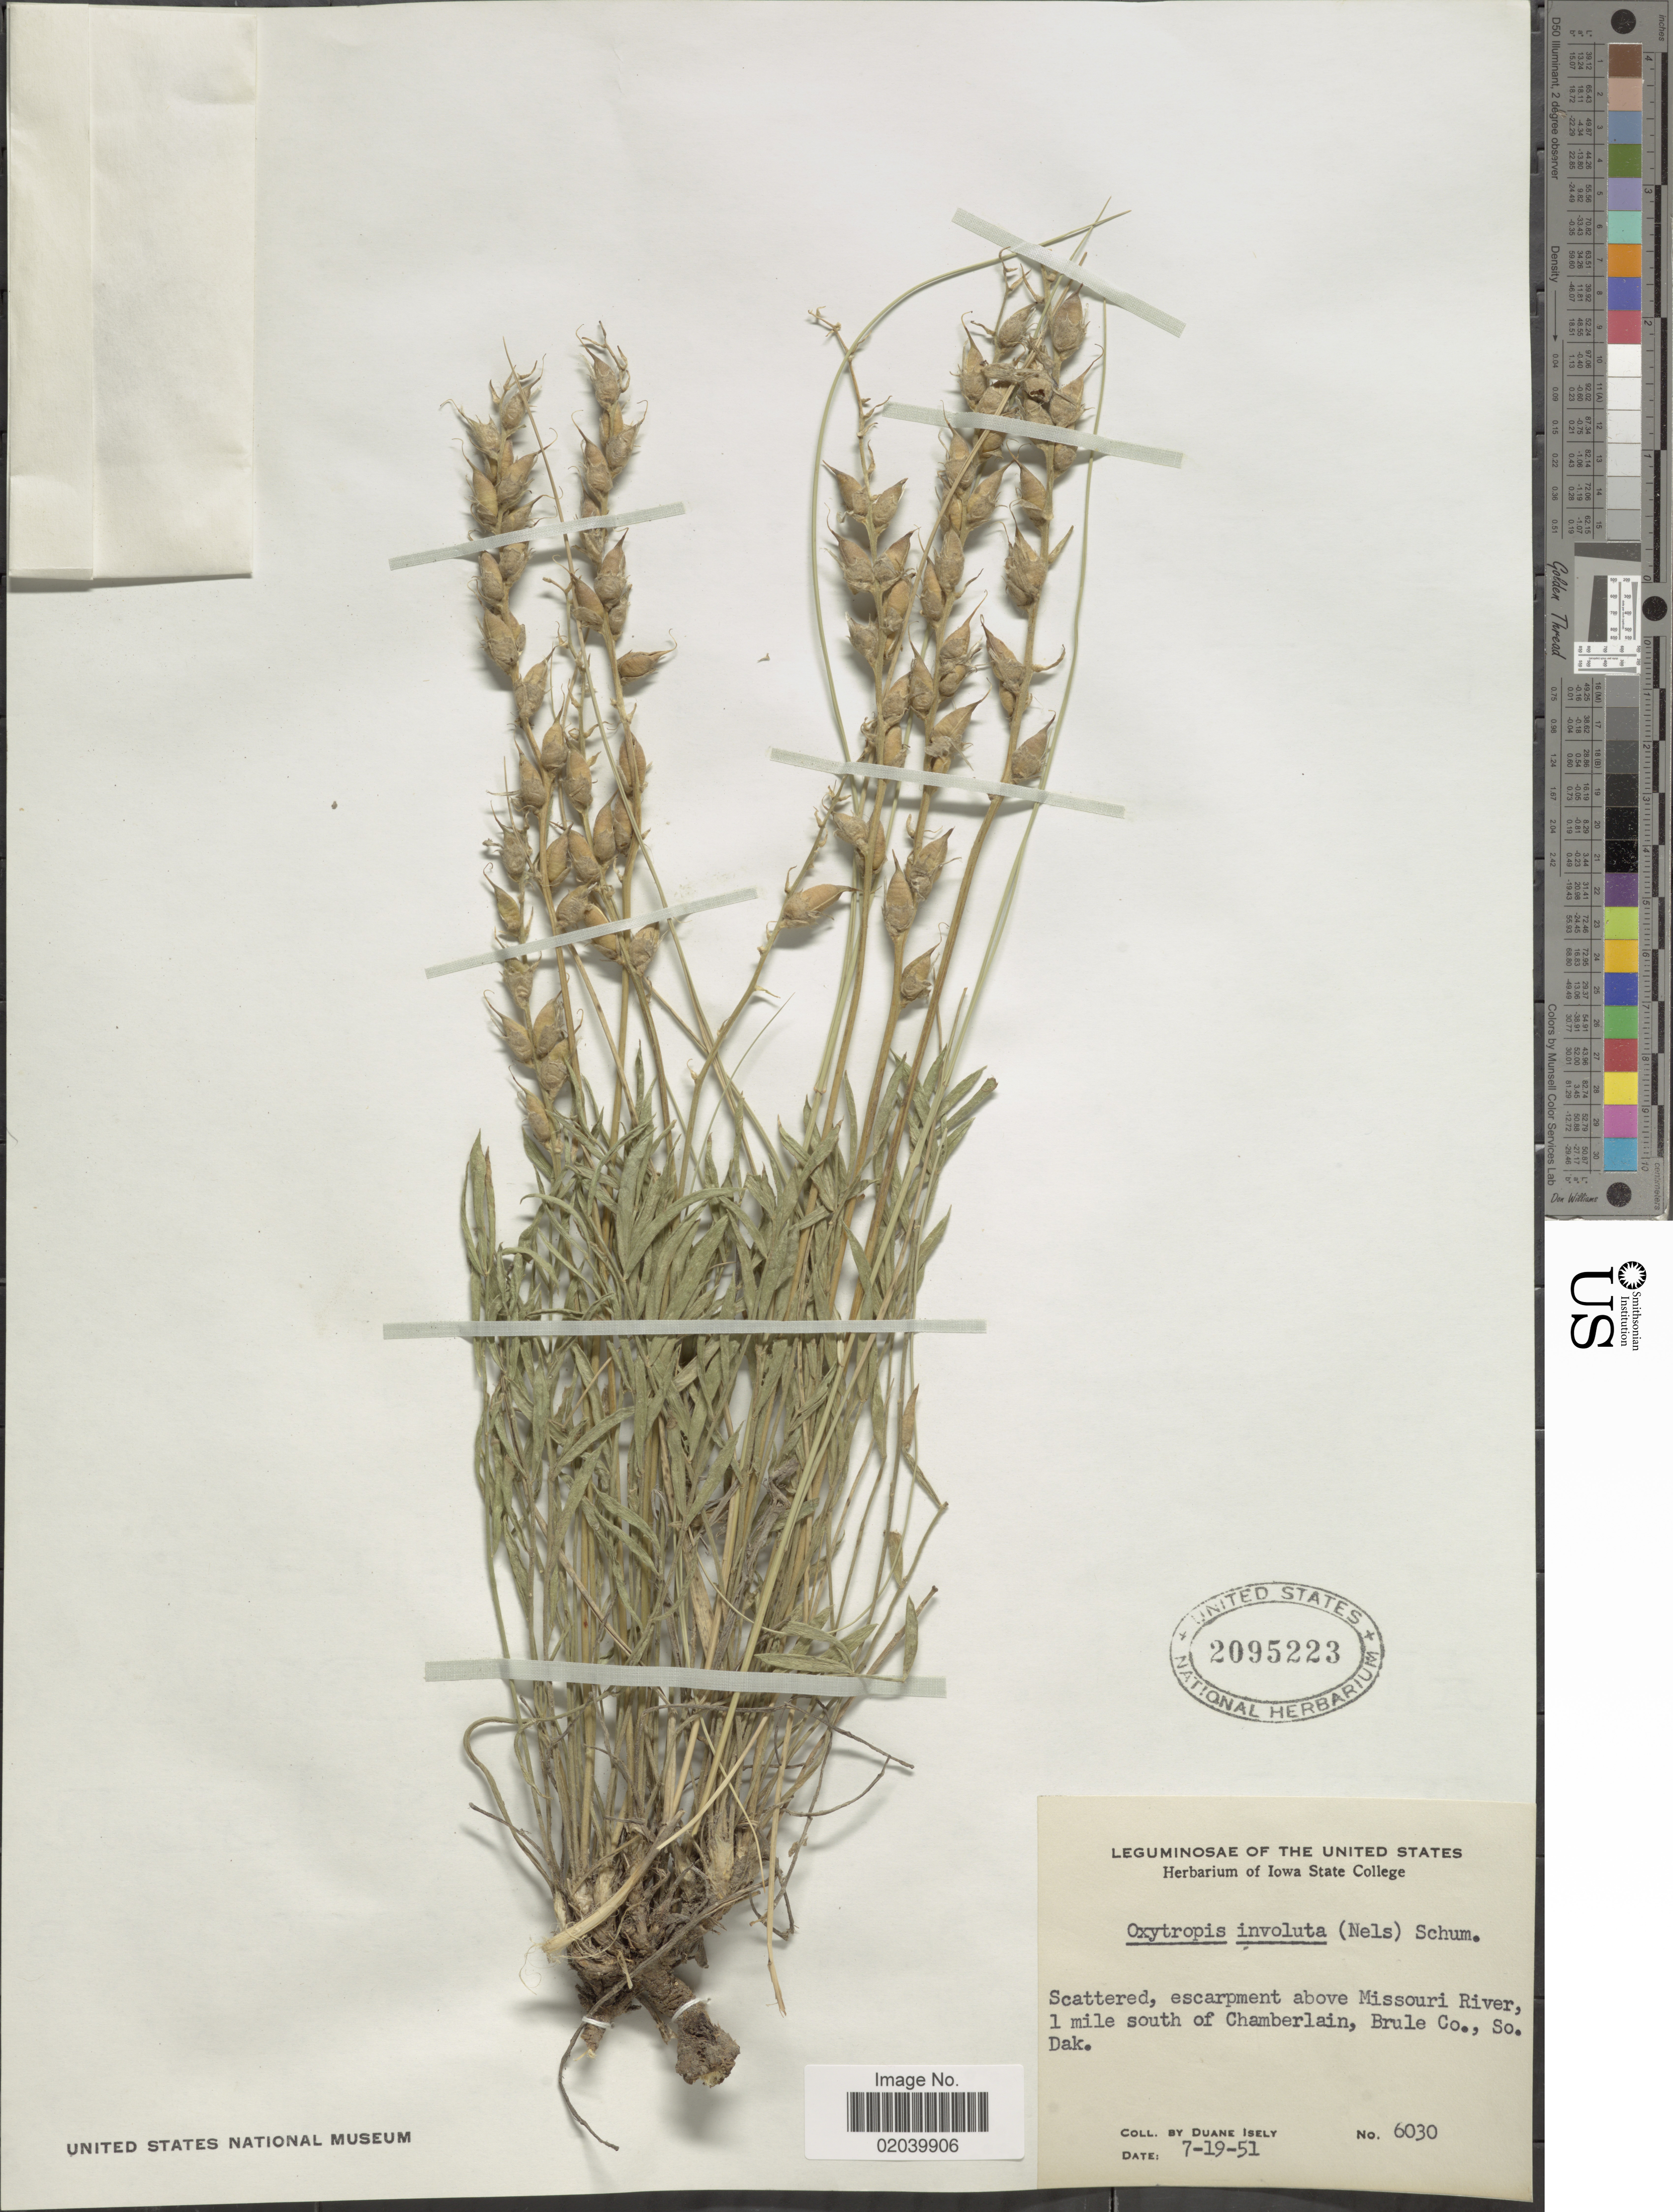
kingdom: Plantae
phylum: Tracheophyta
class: Magnoliopsida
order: Fabales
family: Fabaceae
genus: Oxytropis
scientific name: Oxytropis lambertii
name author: Pursh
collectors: D. Isley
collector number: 6030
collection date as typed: Transcribed d/m/y: 19/7/51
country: United States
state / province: South Dakota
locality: Scattered, escarpment above Missouri River, 1 mile south of Chamberlain, Brule Co.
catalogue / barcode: US 2095223